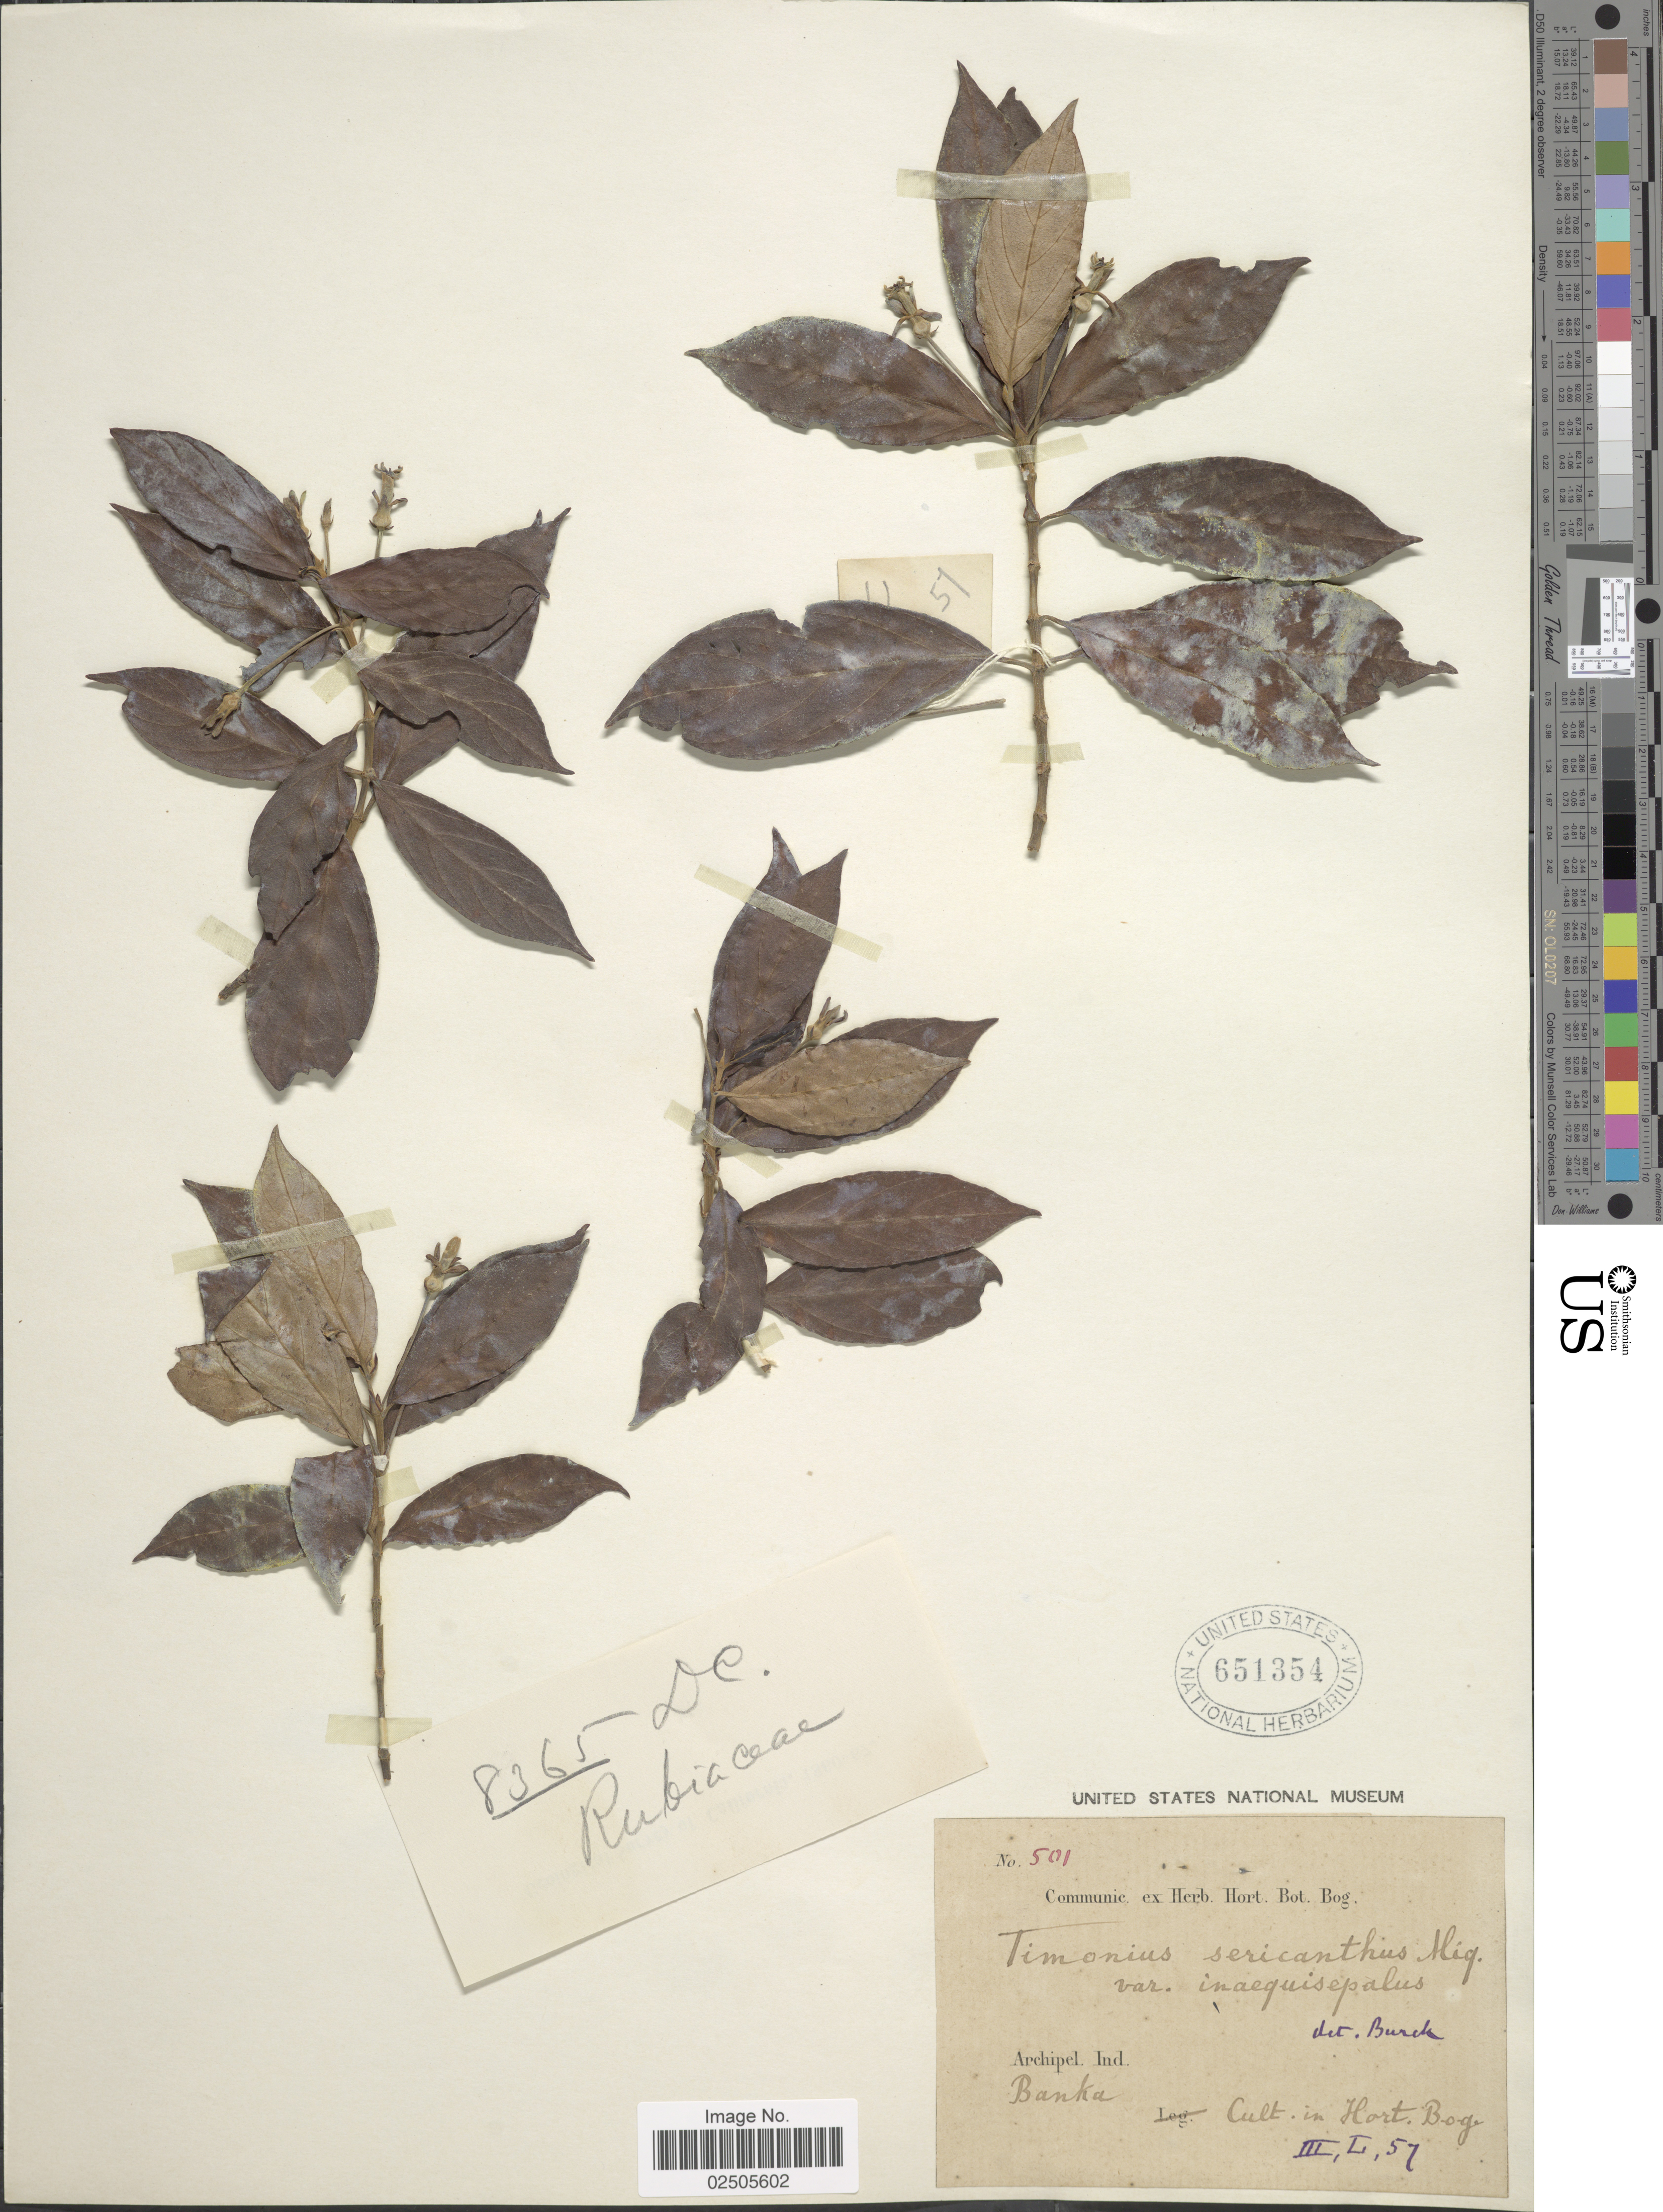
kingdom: Plantae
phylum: Tracheophyta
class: Magnoliopsida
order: Gentianales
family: Rubiaceae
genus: Timonius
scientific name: Timonius sericanthus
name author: (Miq.) Boerl.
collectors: Banka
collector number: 501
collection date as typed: Transcribed d/m/y: /3/57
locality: Archipel. Ind. in Hort Bog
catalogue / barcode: US 651354